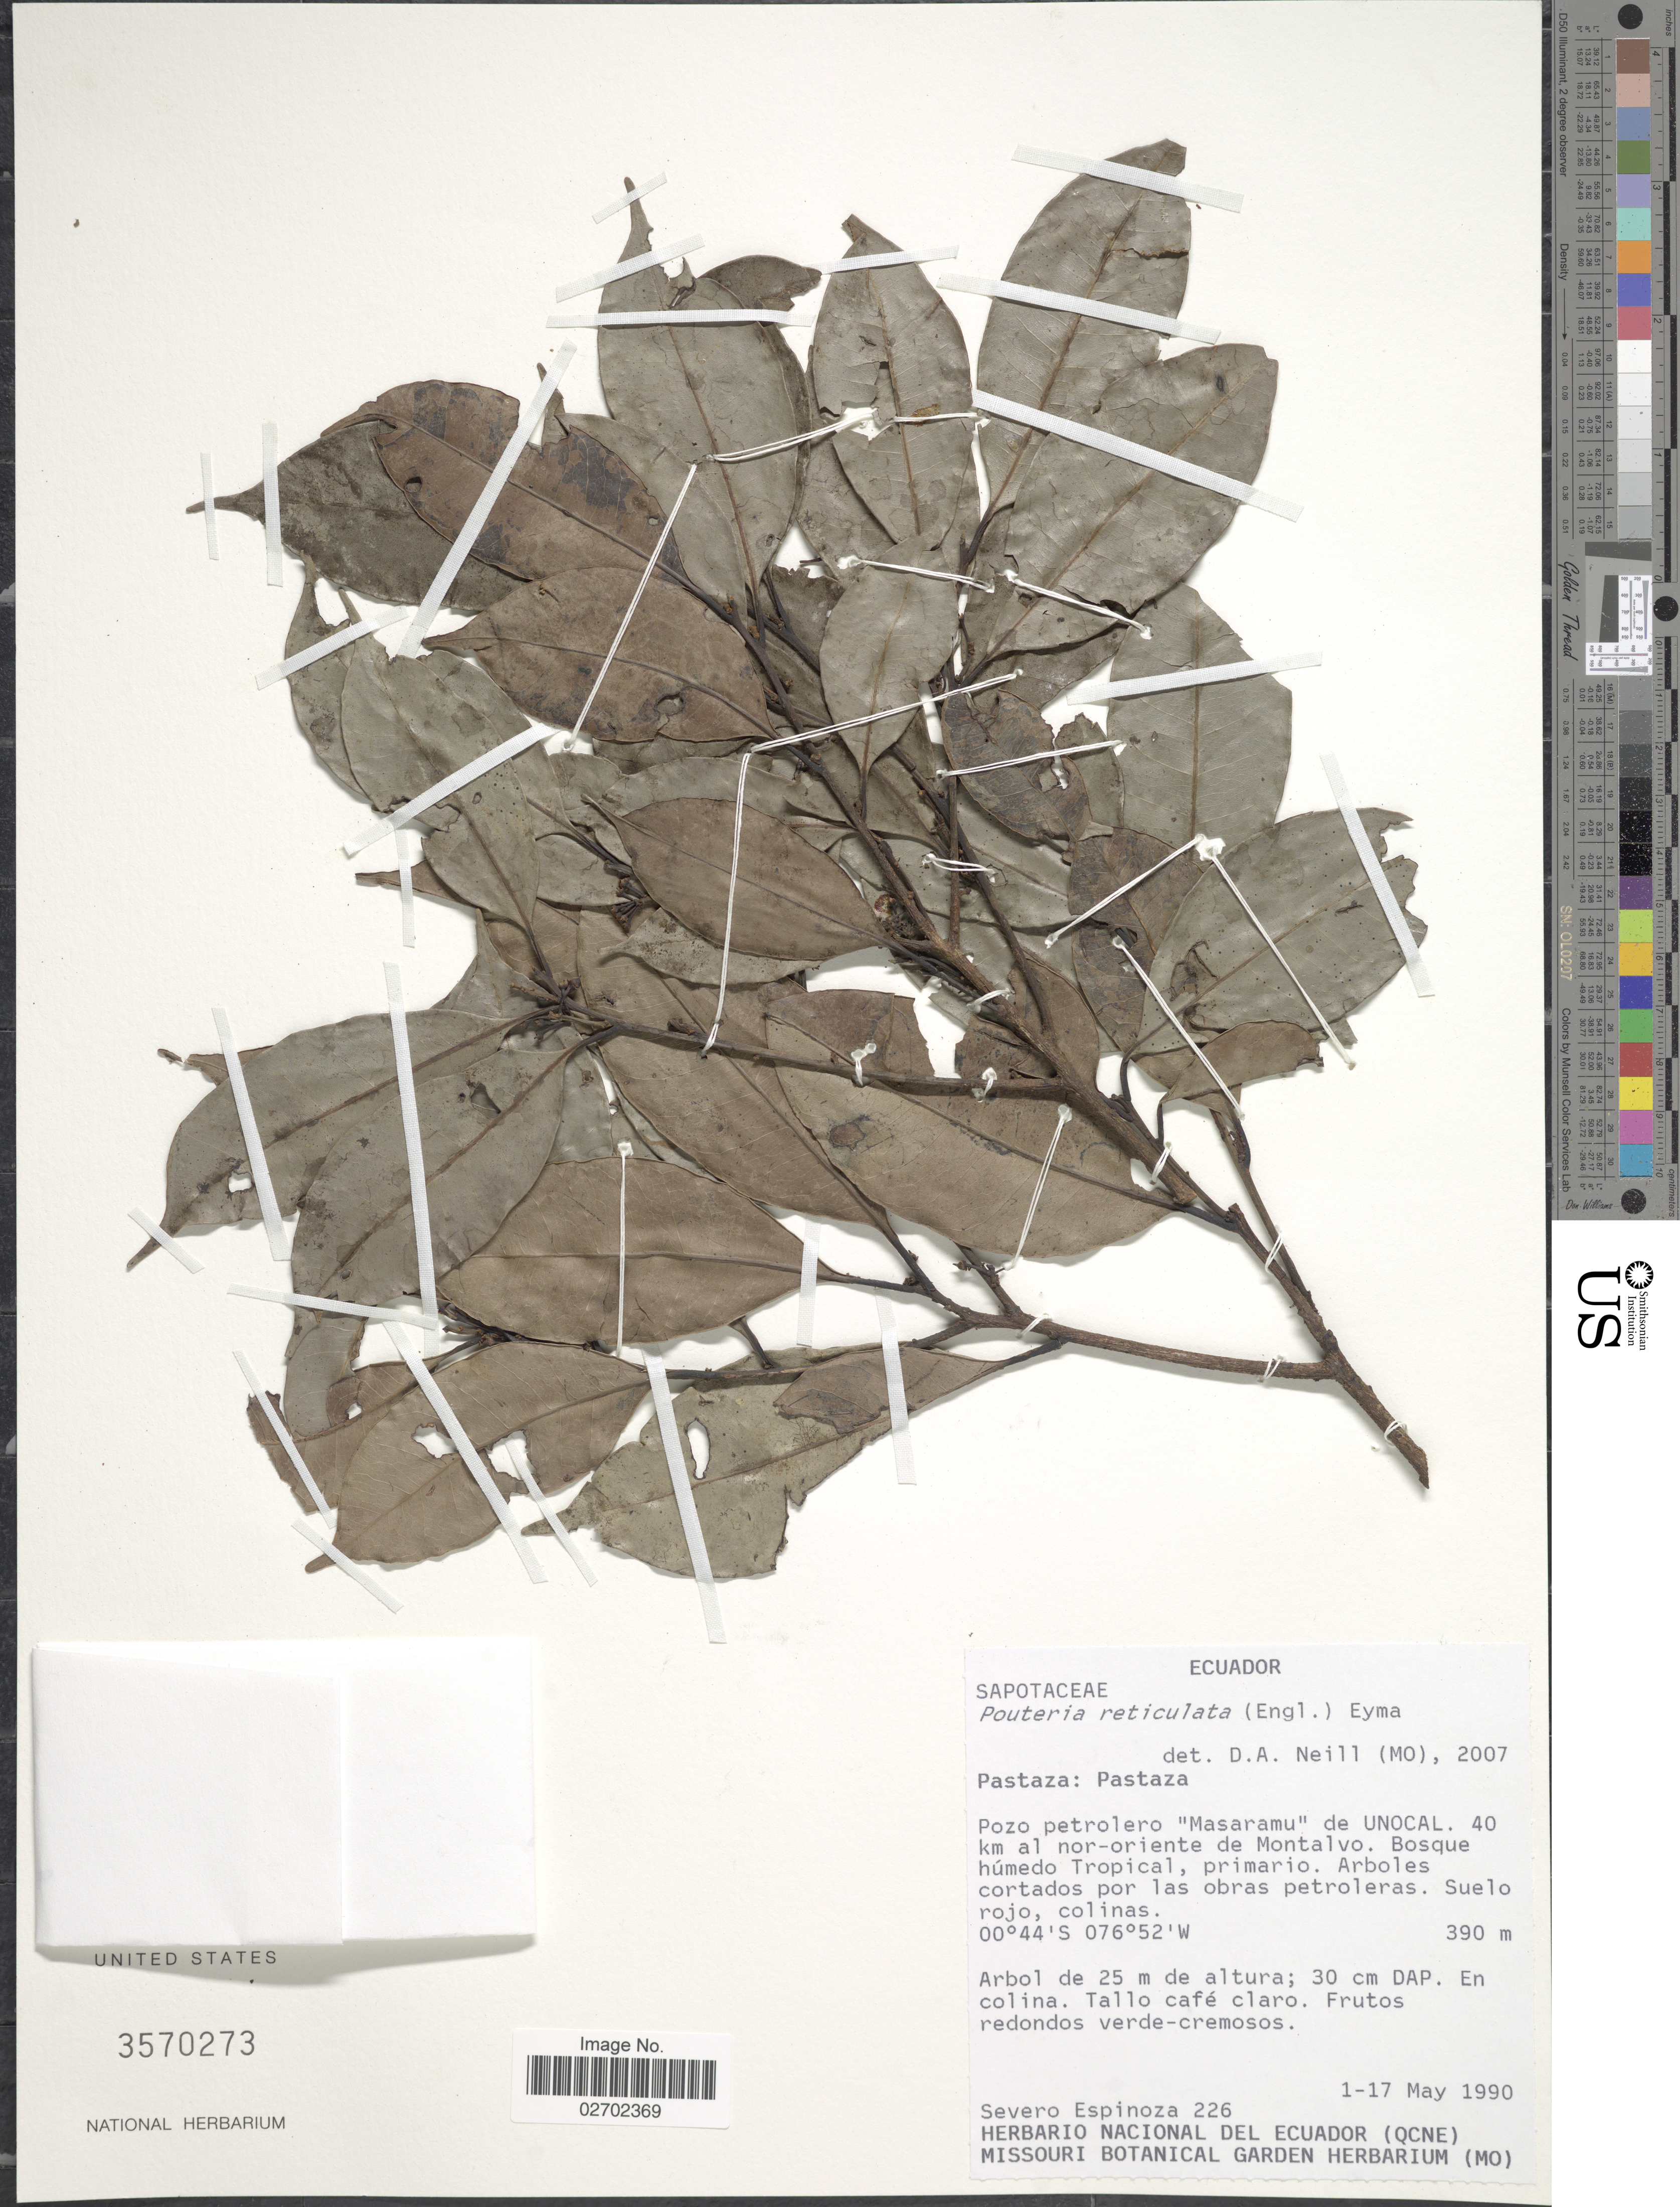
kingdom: Plantae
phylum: Tracheophyta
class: Magnoliopsida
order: Ericales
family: Sapotaceae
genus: Pouteria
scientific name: Pouteria reticulata subsp. reticulata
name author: (Engl.) Eyma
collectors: S. Espinoza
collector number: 226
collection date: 1990-05-01/1990-05-17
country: Ecuador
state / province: Pastaza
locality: Pastaza. Pozo petrolero "Masaramu" de UNOCAL. 40 km al nor-oriente de Montalvo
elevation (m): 390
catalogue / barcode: US 3570273